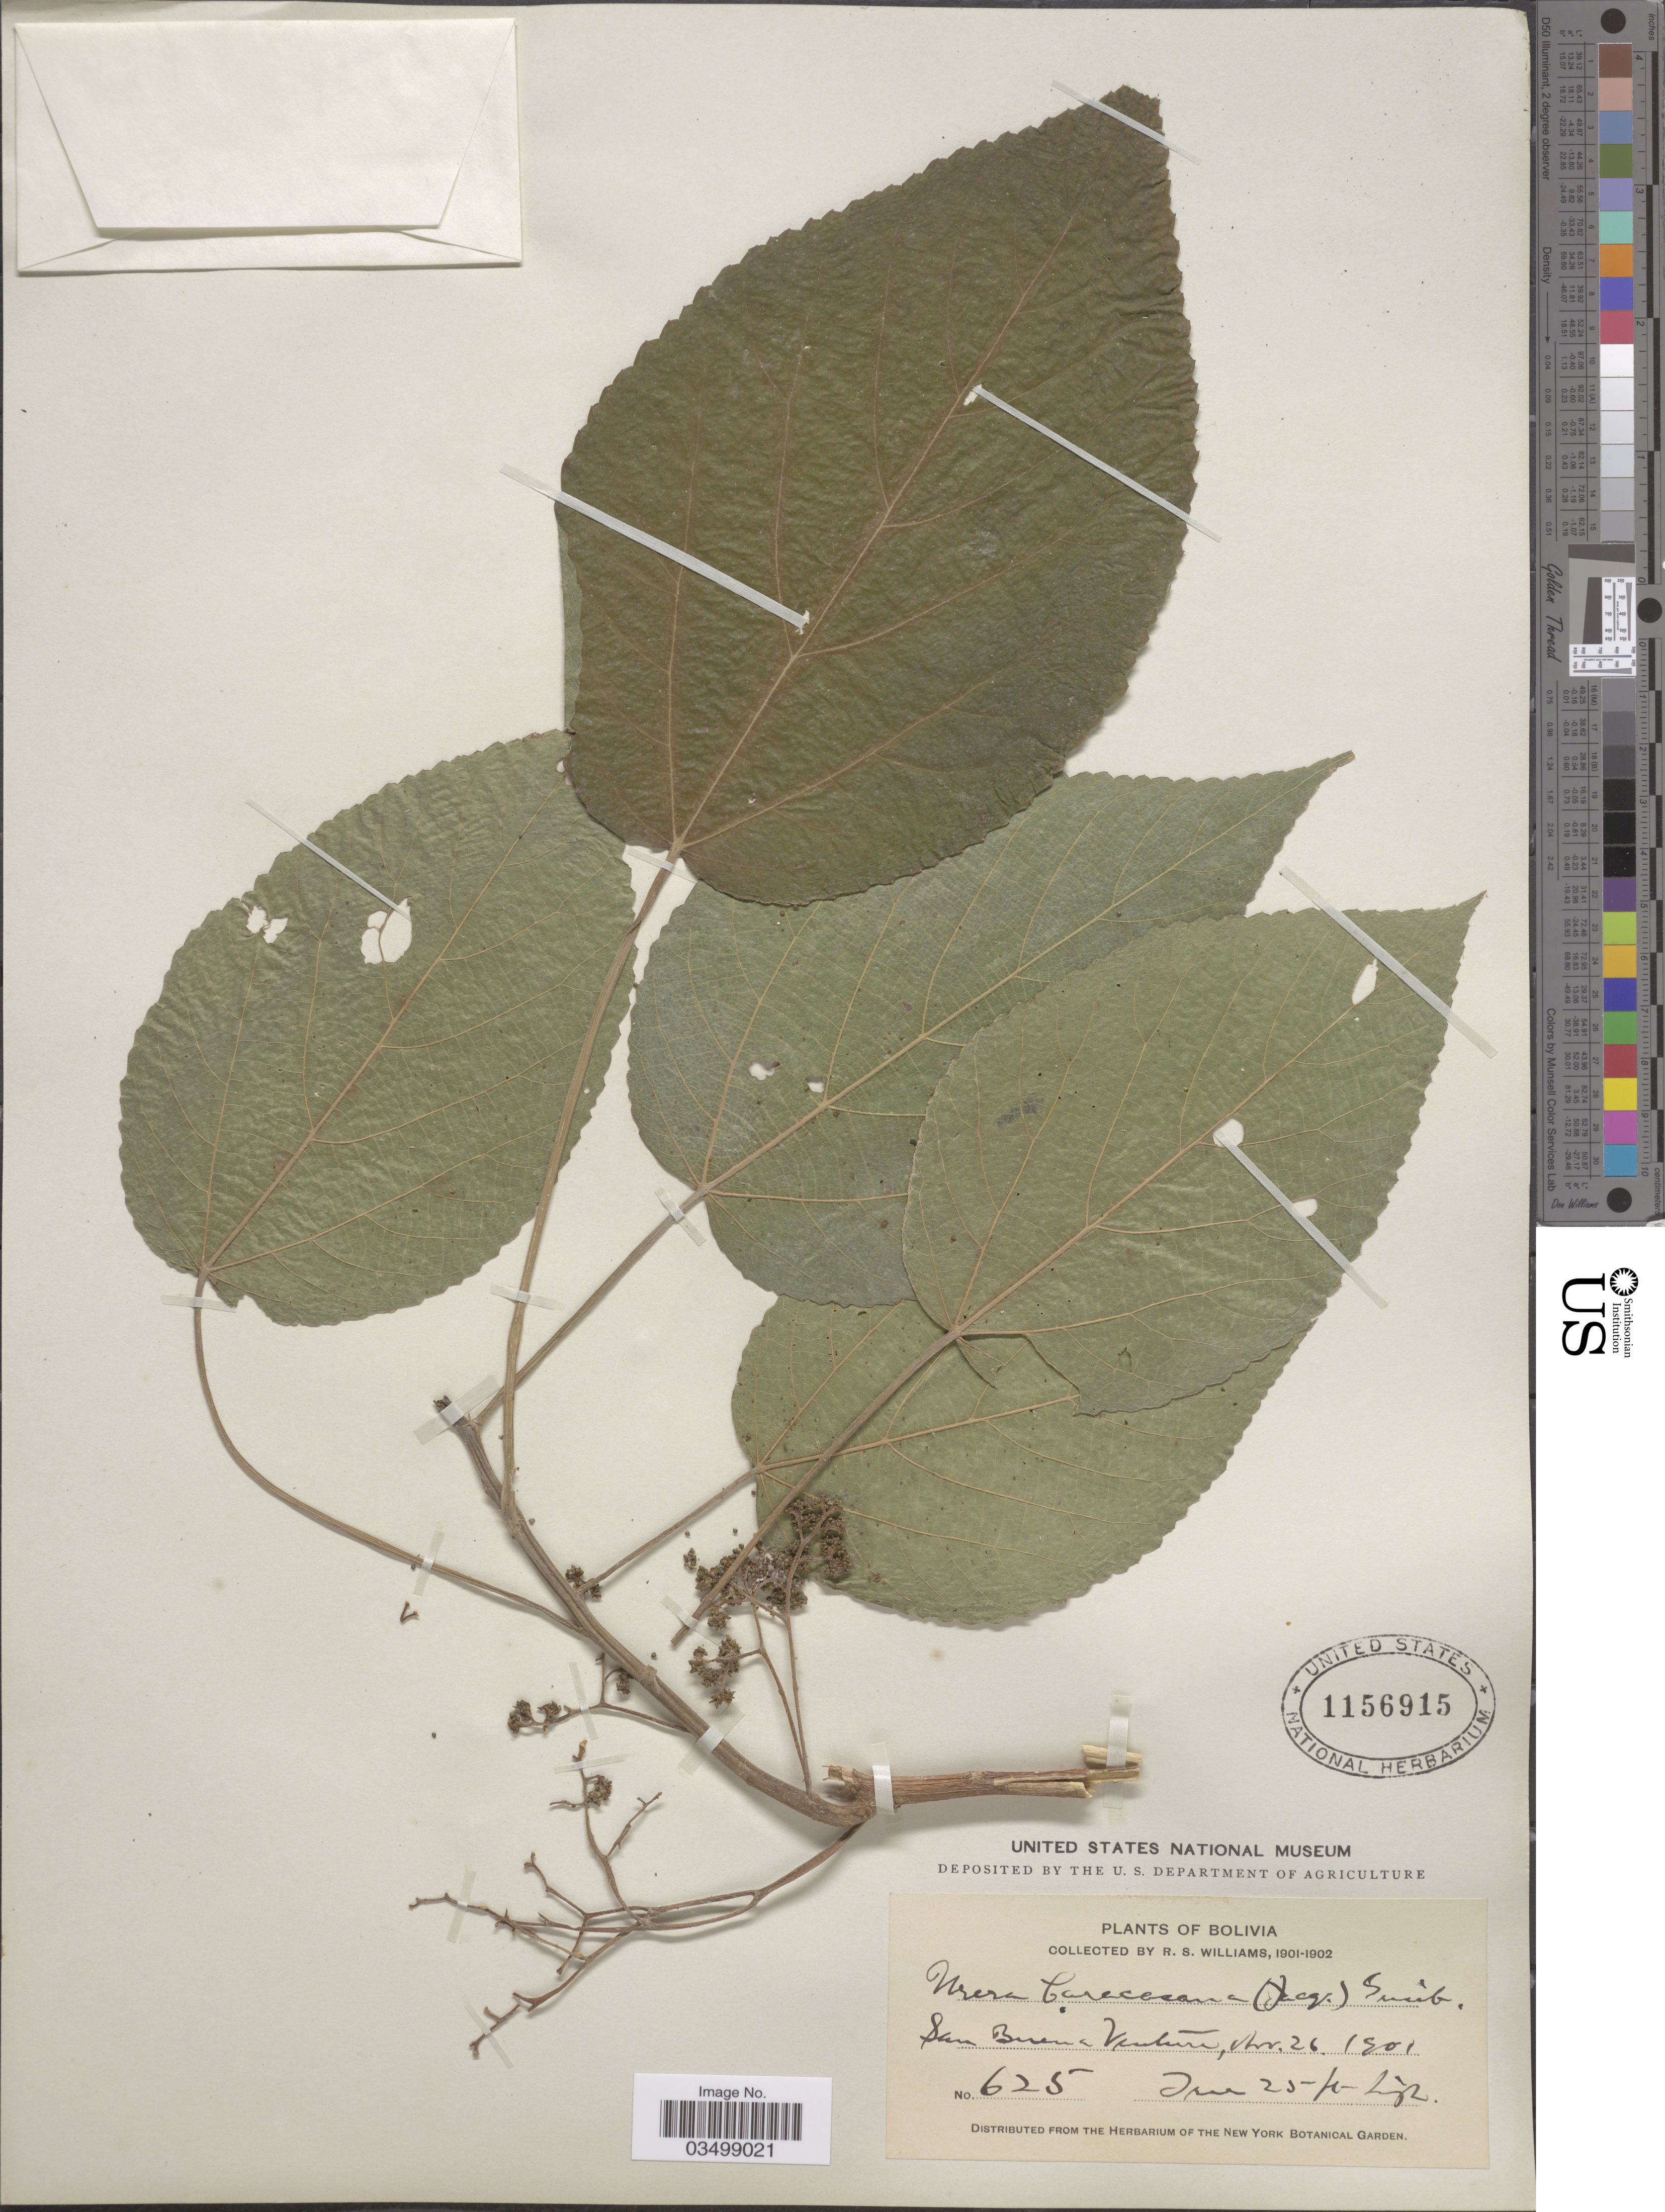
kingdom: Plantae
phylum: Tracheophyta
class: Magnoliopsida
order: Rosales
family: Urticaceae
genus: Urera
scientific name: Urera caracasana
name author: (Jacq.) Gaudich. ex Griseb.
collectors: R. S. Williams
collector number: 625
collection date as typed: Nov. 26, 1901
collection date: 1901-11-26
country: Bolivia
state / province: La Paz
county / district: Iturralde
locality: San Buena Ventura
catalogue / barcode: US 1156915